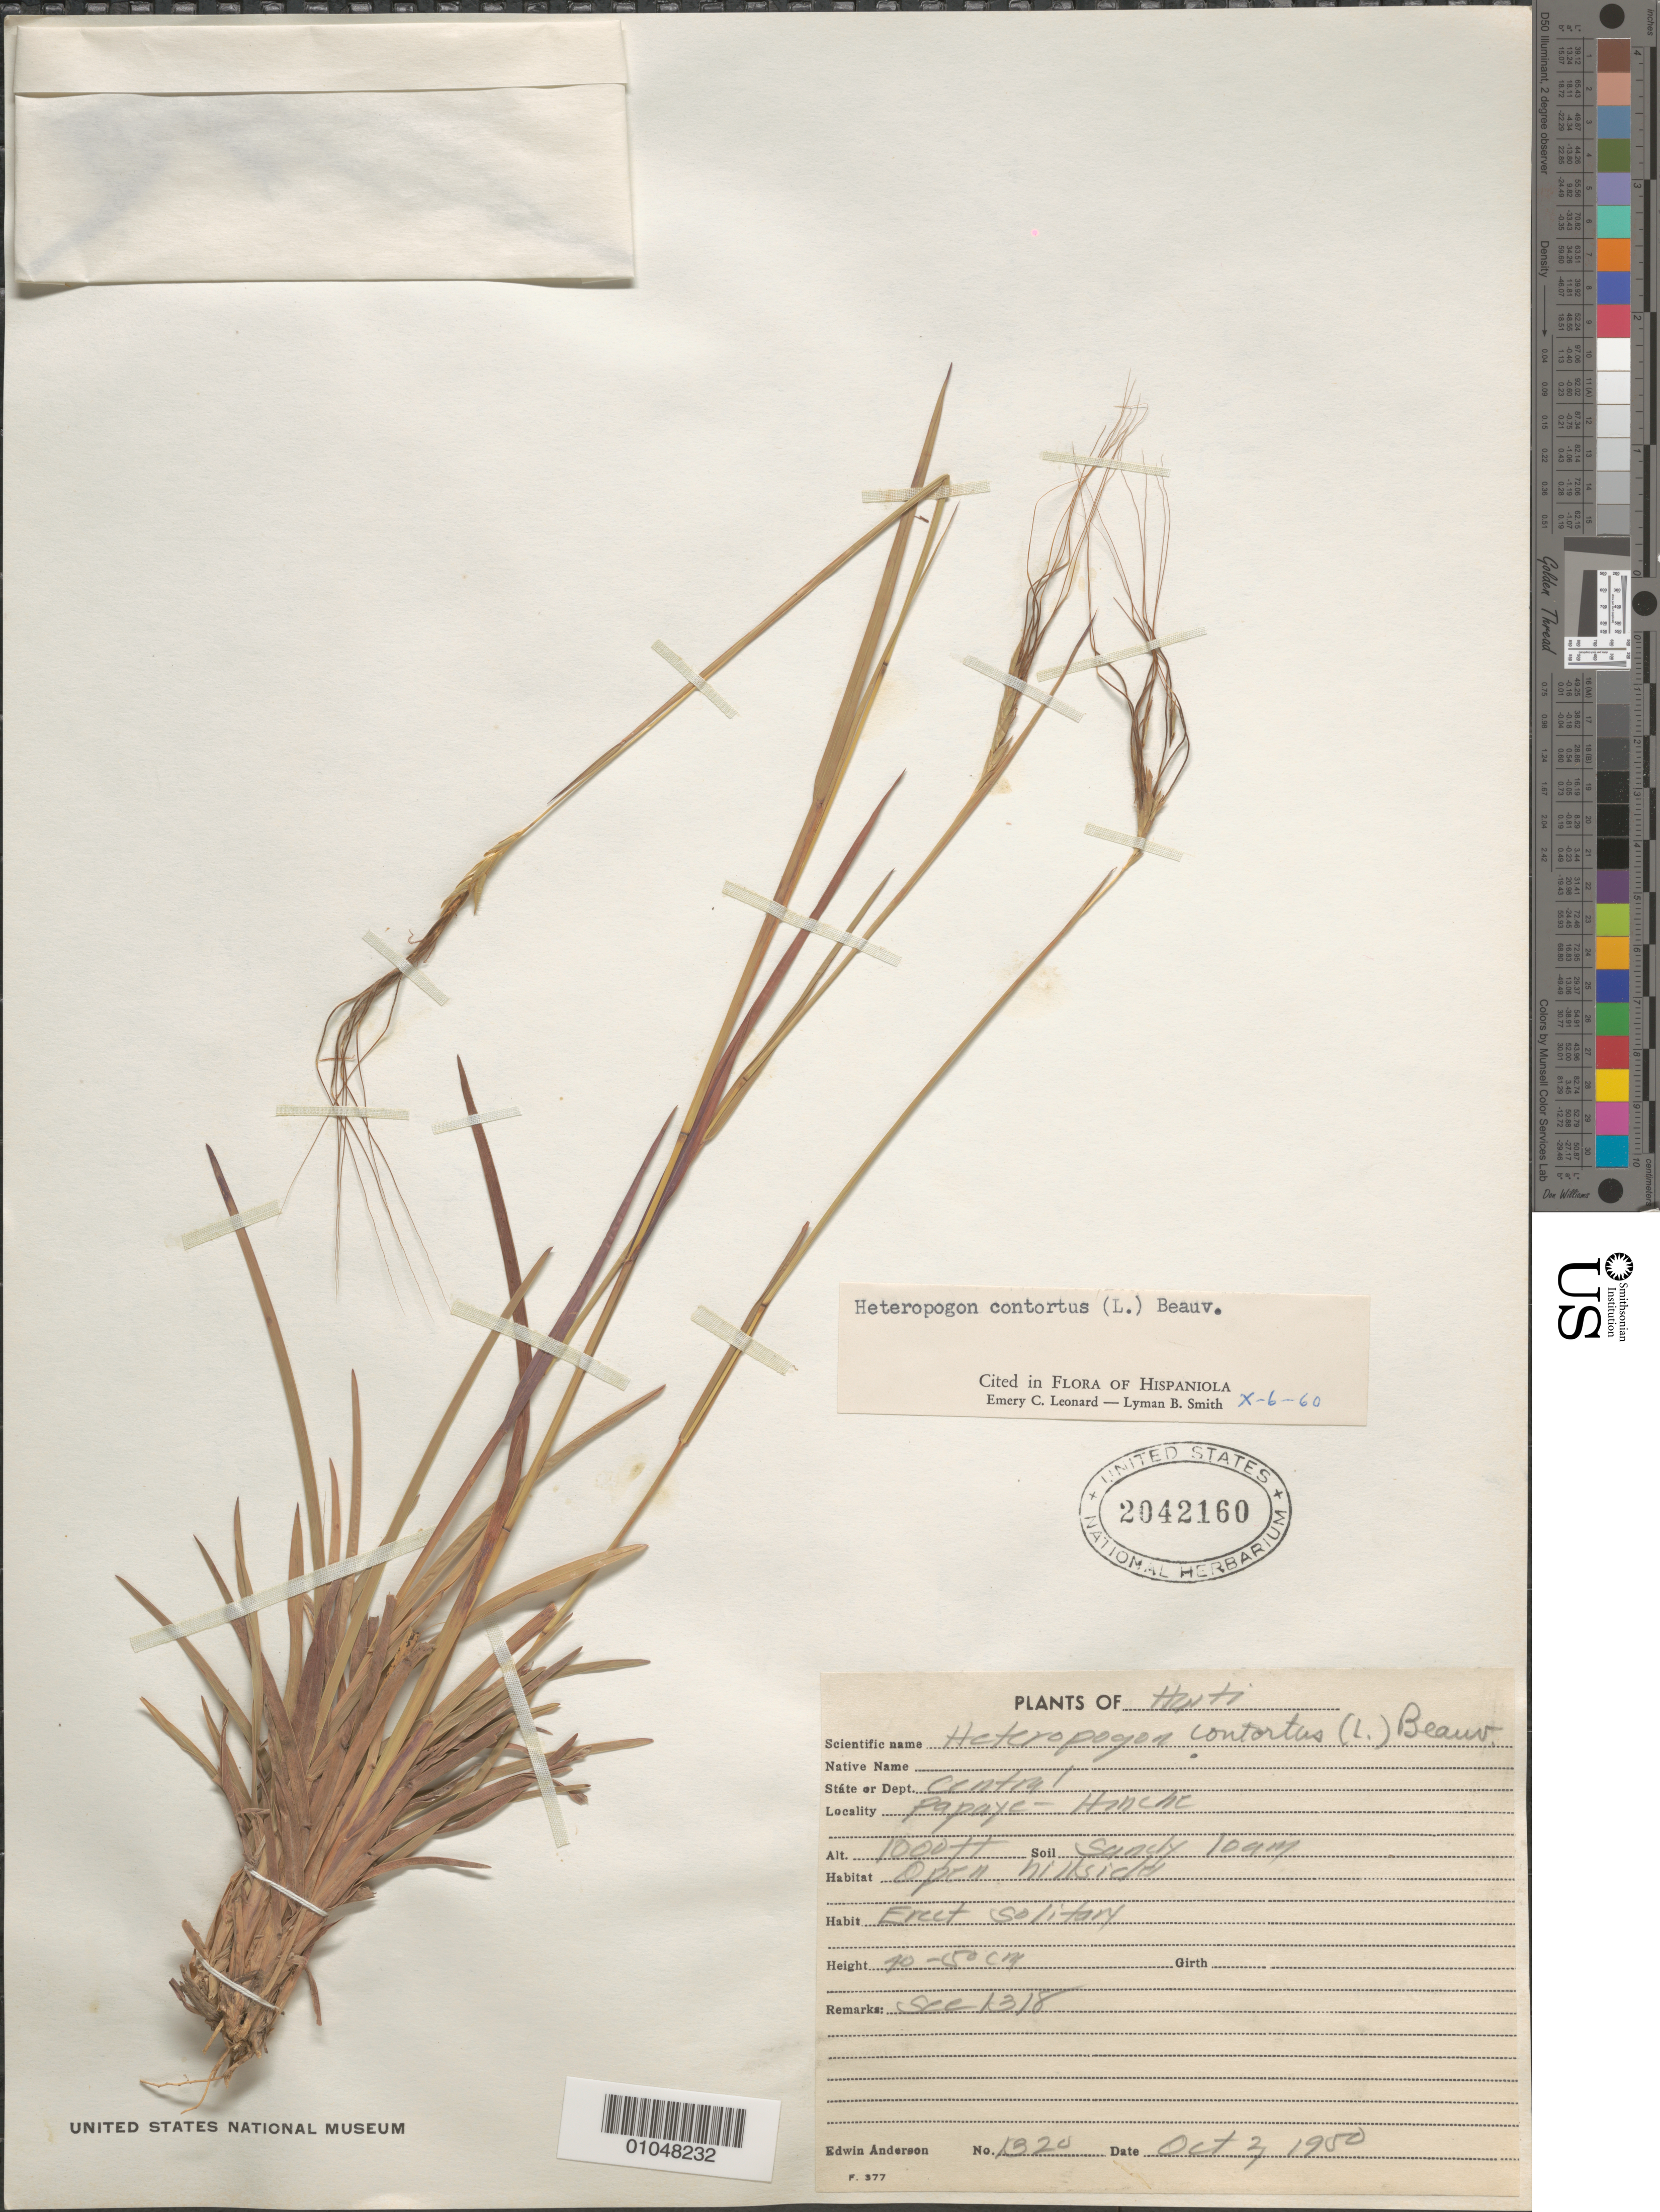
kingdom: Plantae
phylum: Tracheophyta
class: Liliopsida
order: Poales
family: Poaceae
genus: Heteropogon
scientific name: Heteropogon contortus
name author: (L.) P. Beauv. ex Roem. & Schult.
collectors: E. Anderson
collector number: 1320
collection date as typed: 02 Oct 1920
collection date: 1920-10-02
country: Haiti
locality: Papaye-Hanche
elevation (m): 305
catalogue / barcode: US 2042160